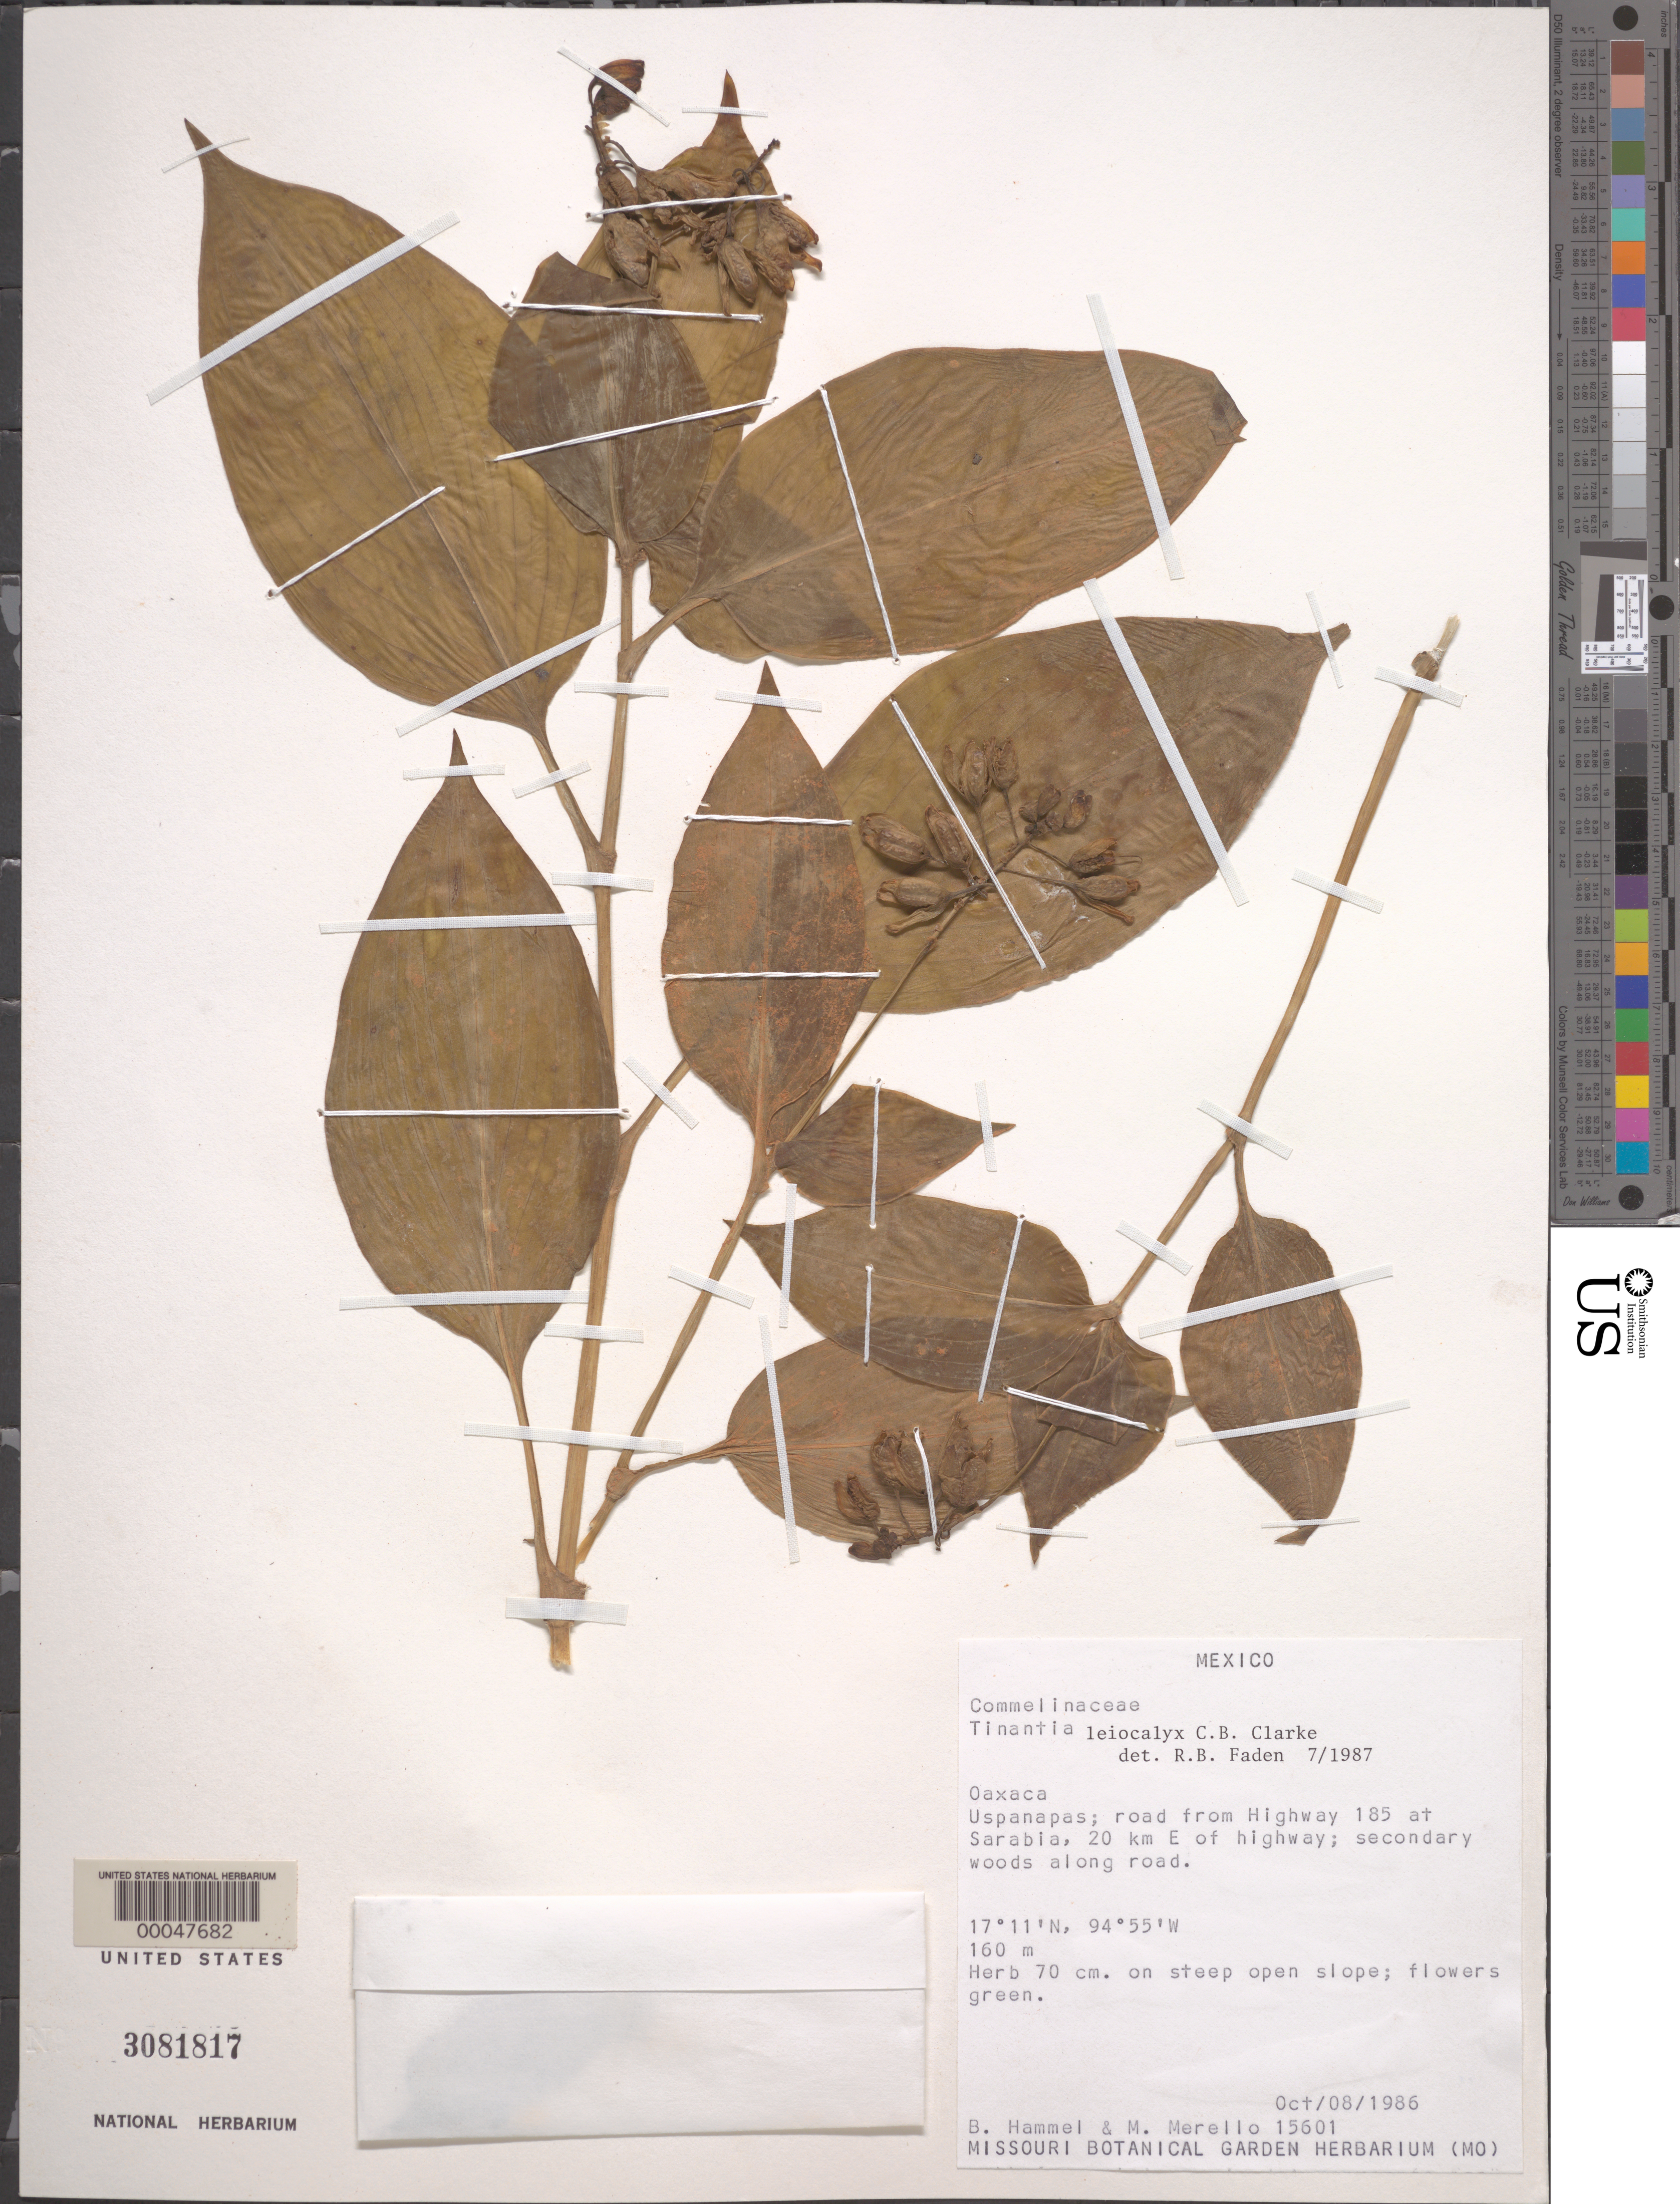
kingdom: Plantae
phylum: Tracheophyta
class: Liliopsida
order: Commelinales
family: Commelinaceae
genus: Tinantia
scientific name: Tinantia leiocalyx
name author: C.B. Clarke in Donn. Sm.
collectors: B. Hammel & M. Merello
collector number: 15601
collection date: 1986-10-08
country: Mexico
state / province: Oaxaca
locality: Uspanapas; road from Highway 185 at Sarabia, 20 km E of highway.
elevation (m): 160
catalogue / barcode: US 3081817